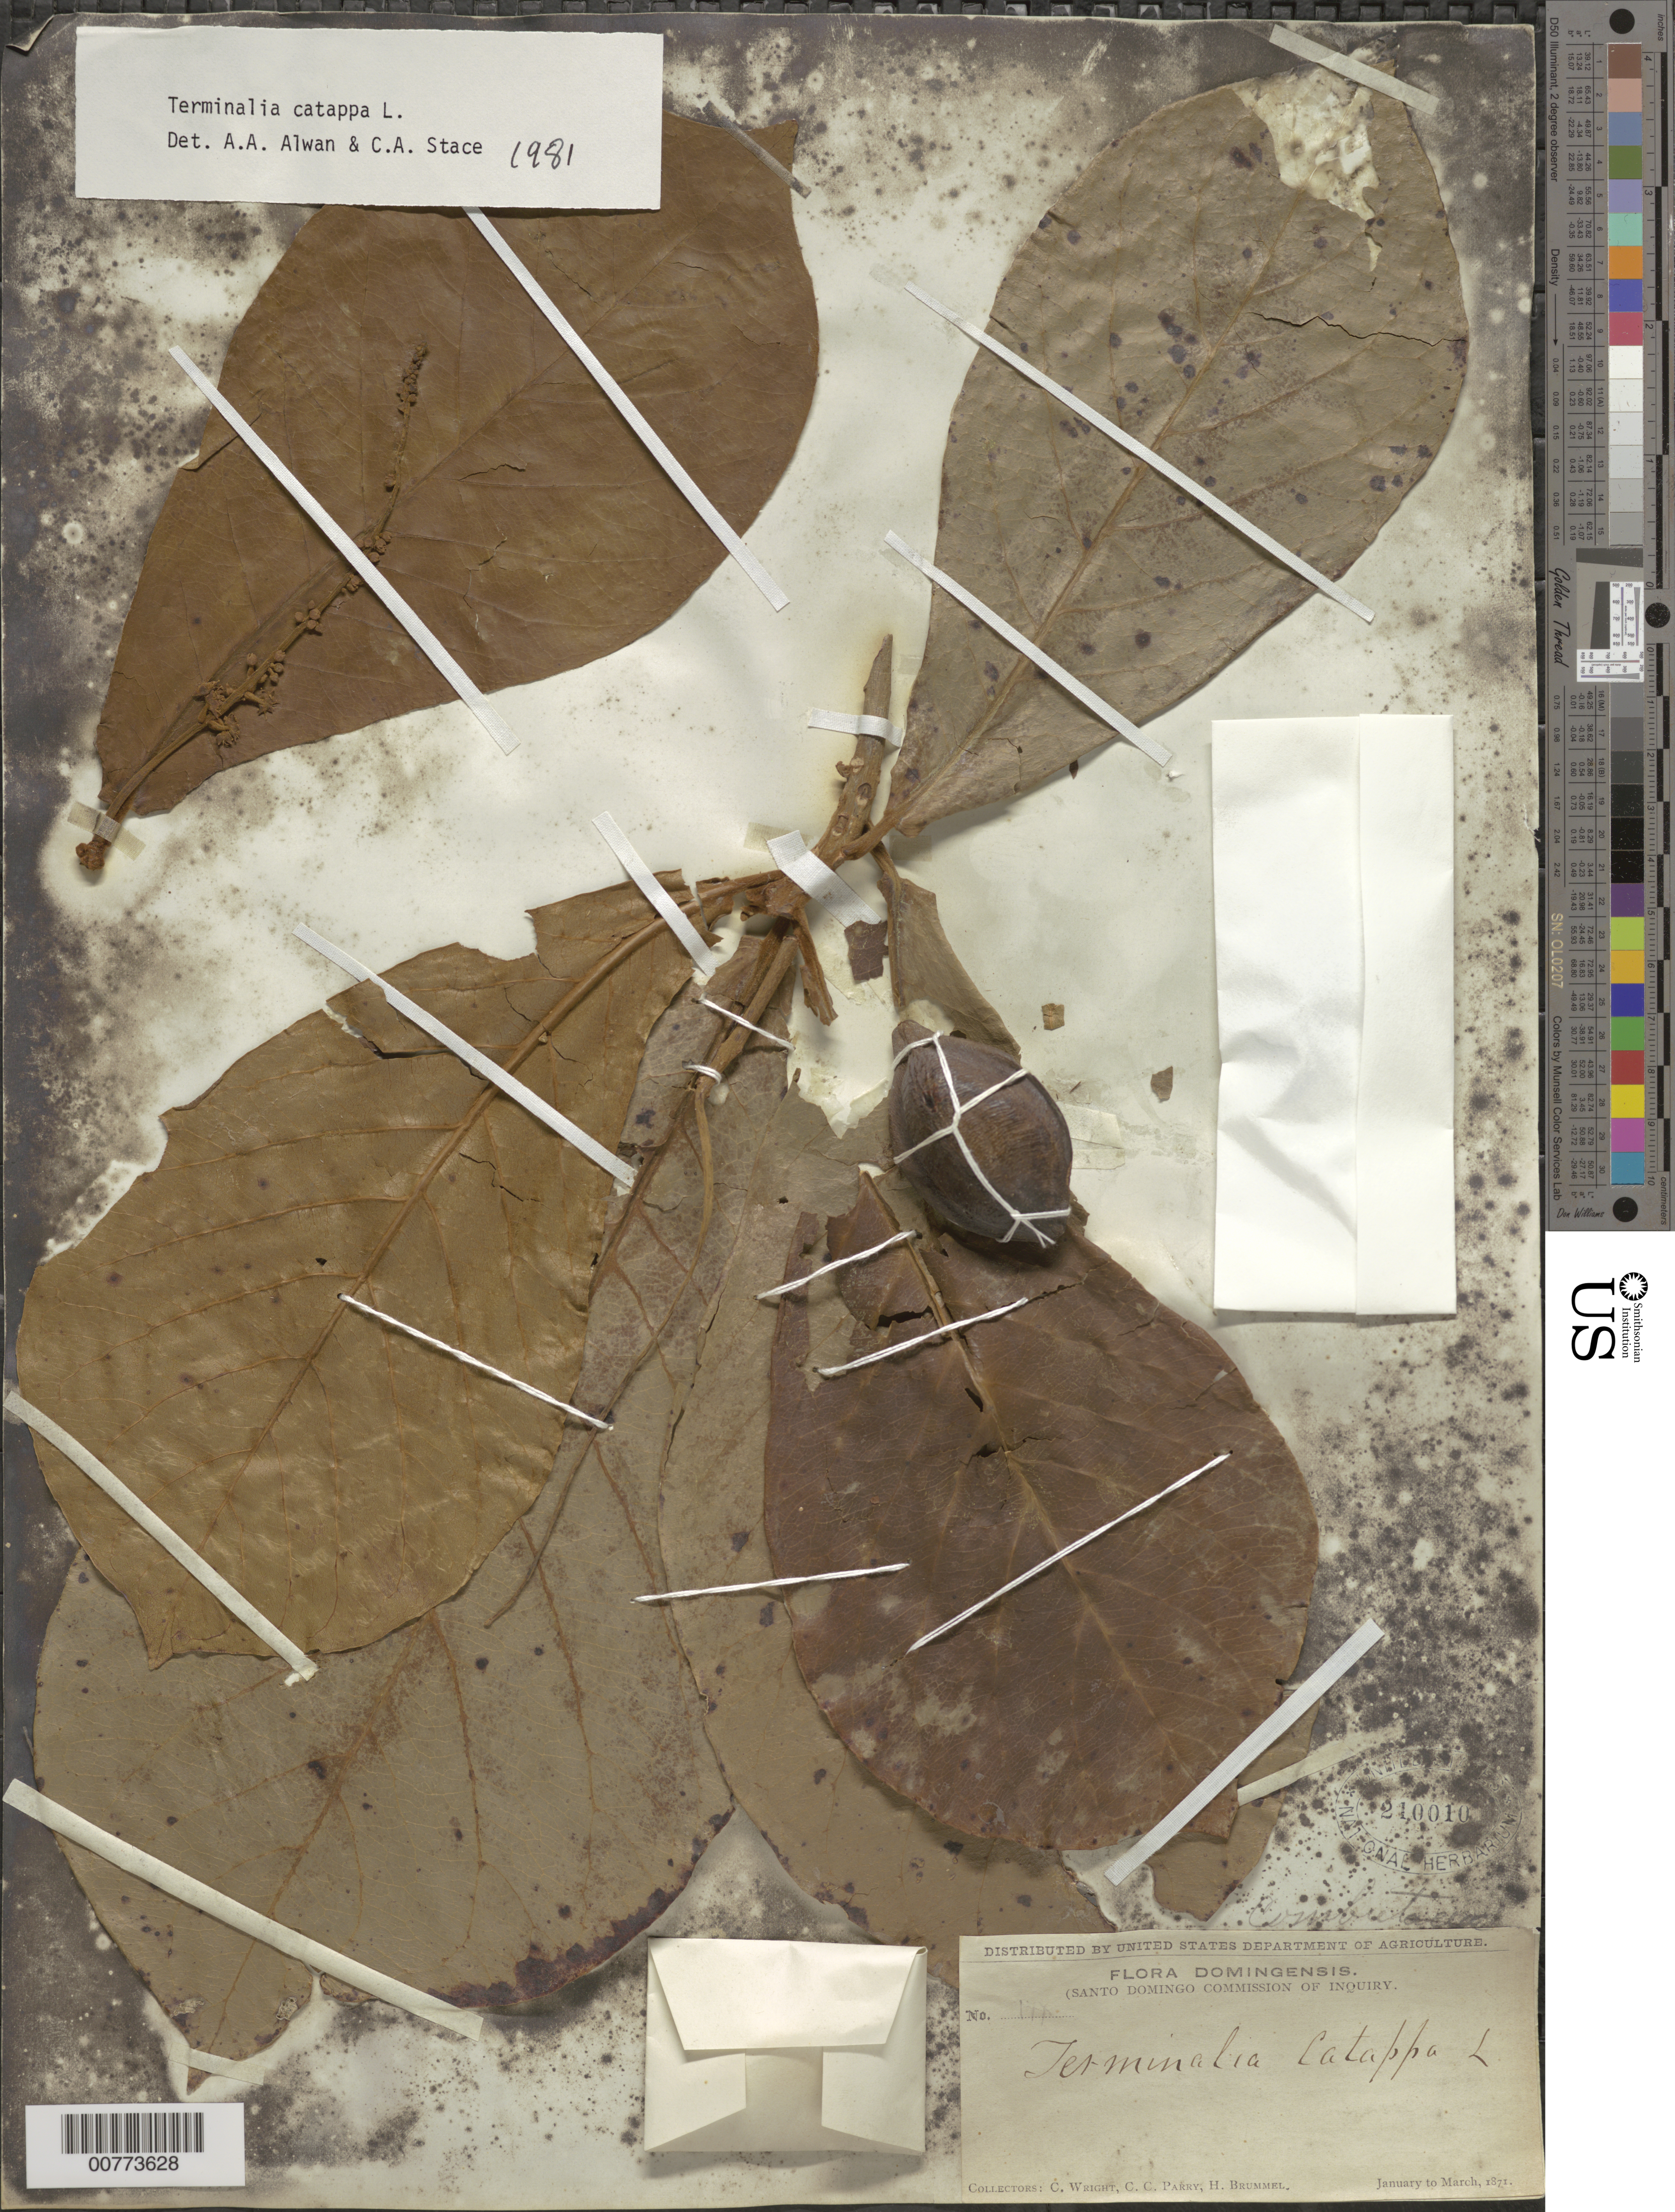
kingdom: Plantae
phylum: Tracheophyta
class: Magnoliopsida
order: Myrtales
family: Combretaceae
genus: Terminalia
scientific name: Terminalia catappa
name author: L.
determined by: Alwan, A. R.; Stace, C. A.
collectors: C. Wright, C. C. Parry & H. Brummel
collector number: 11x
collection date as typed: Jan 1871 to -- Mar 1871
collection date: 1871-01/1871-03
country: Dominican Republic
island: Hispaniola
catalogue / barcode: US 210010